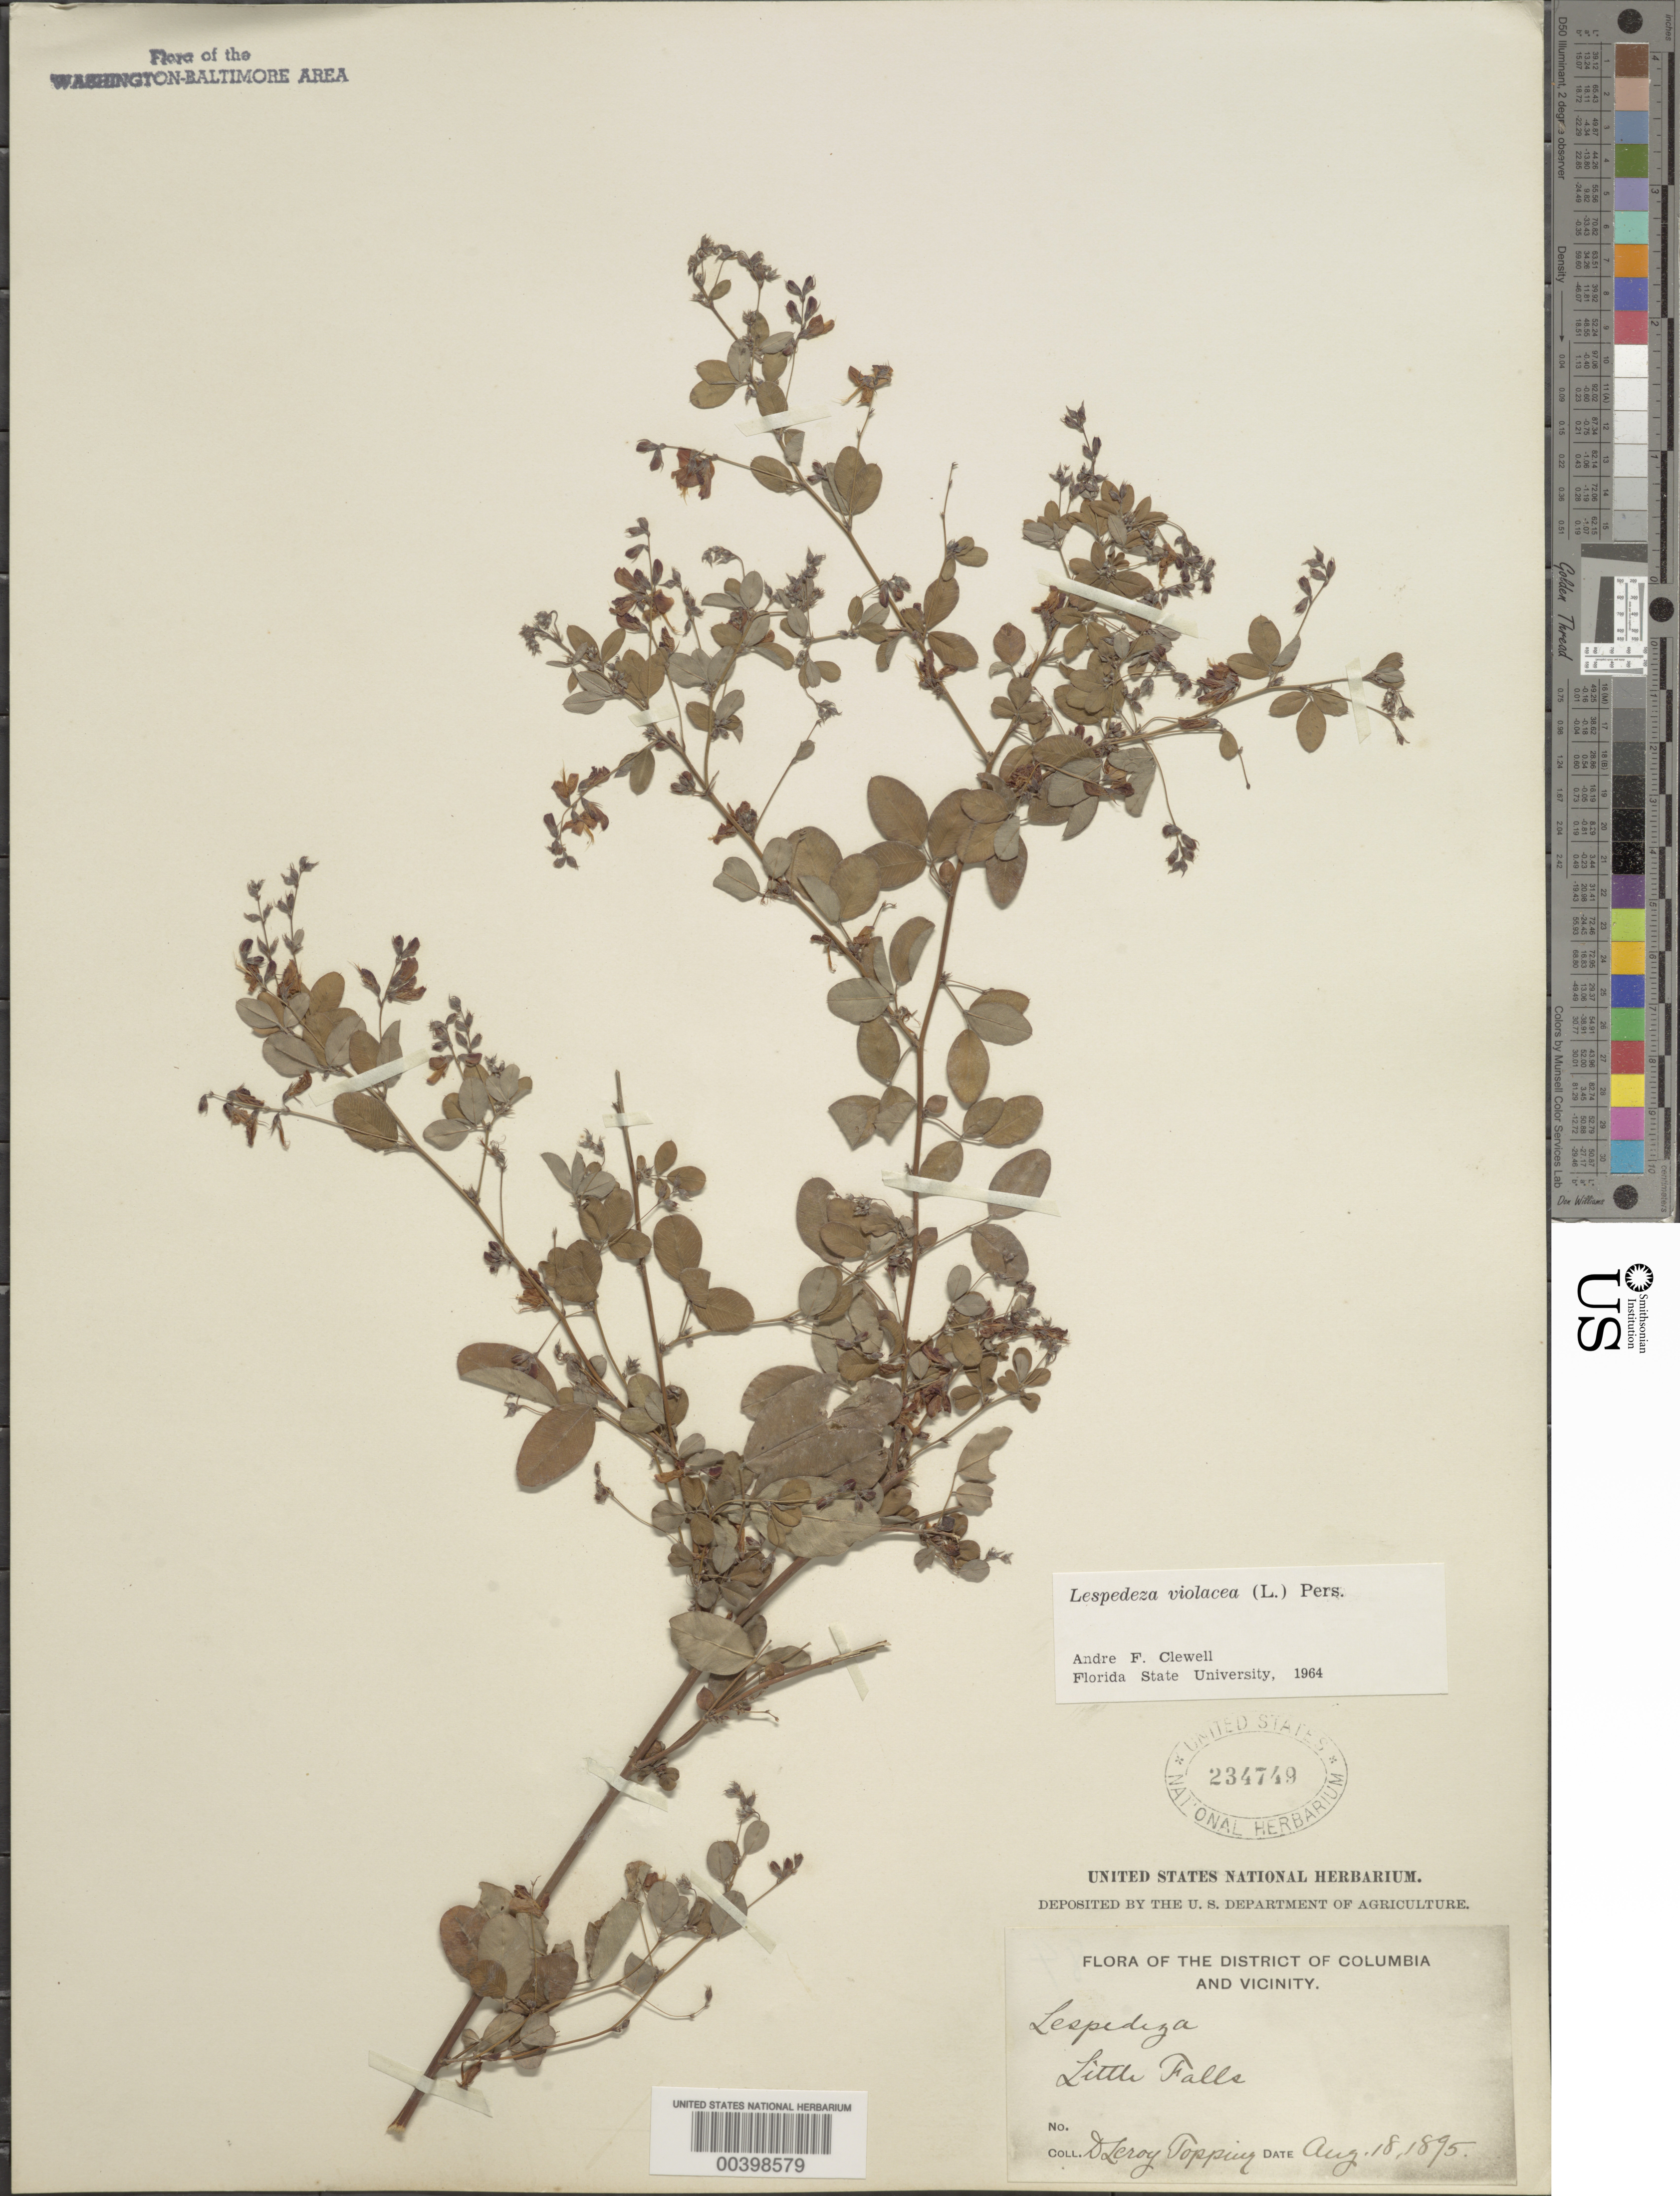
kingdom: Plantae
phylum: Tracheophyta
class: Magnoliopsida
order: Fabales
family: Fabaceae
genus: Lespedeza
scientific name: Lespedeza violacea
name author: (L.) Pers.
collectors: D. L. Topping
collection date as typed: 18 Aug 1895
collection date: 1895-08-18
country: United States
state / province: Maryland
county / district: Montgomery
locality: Little Falls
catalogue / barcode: US 234749